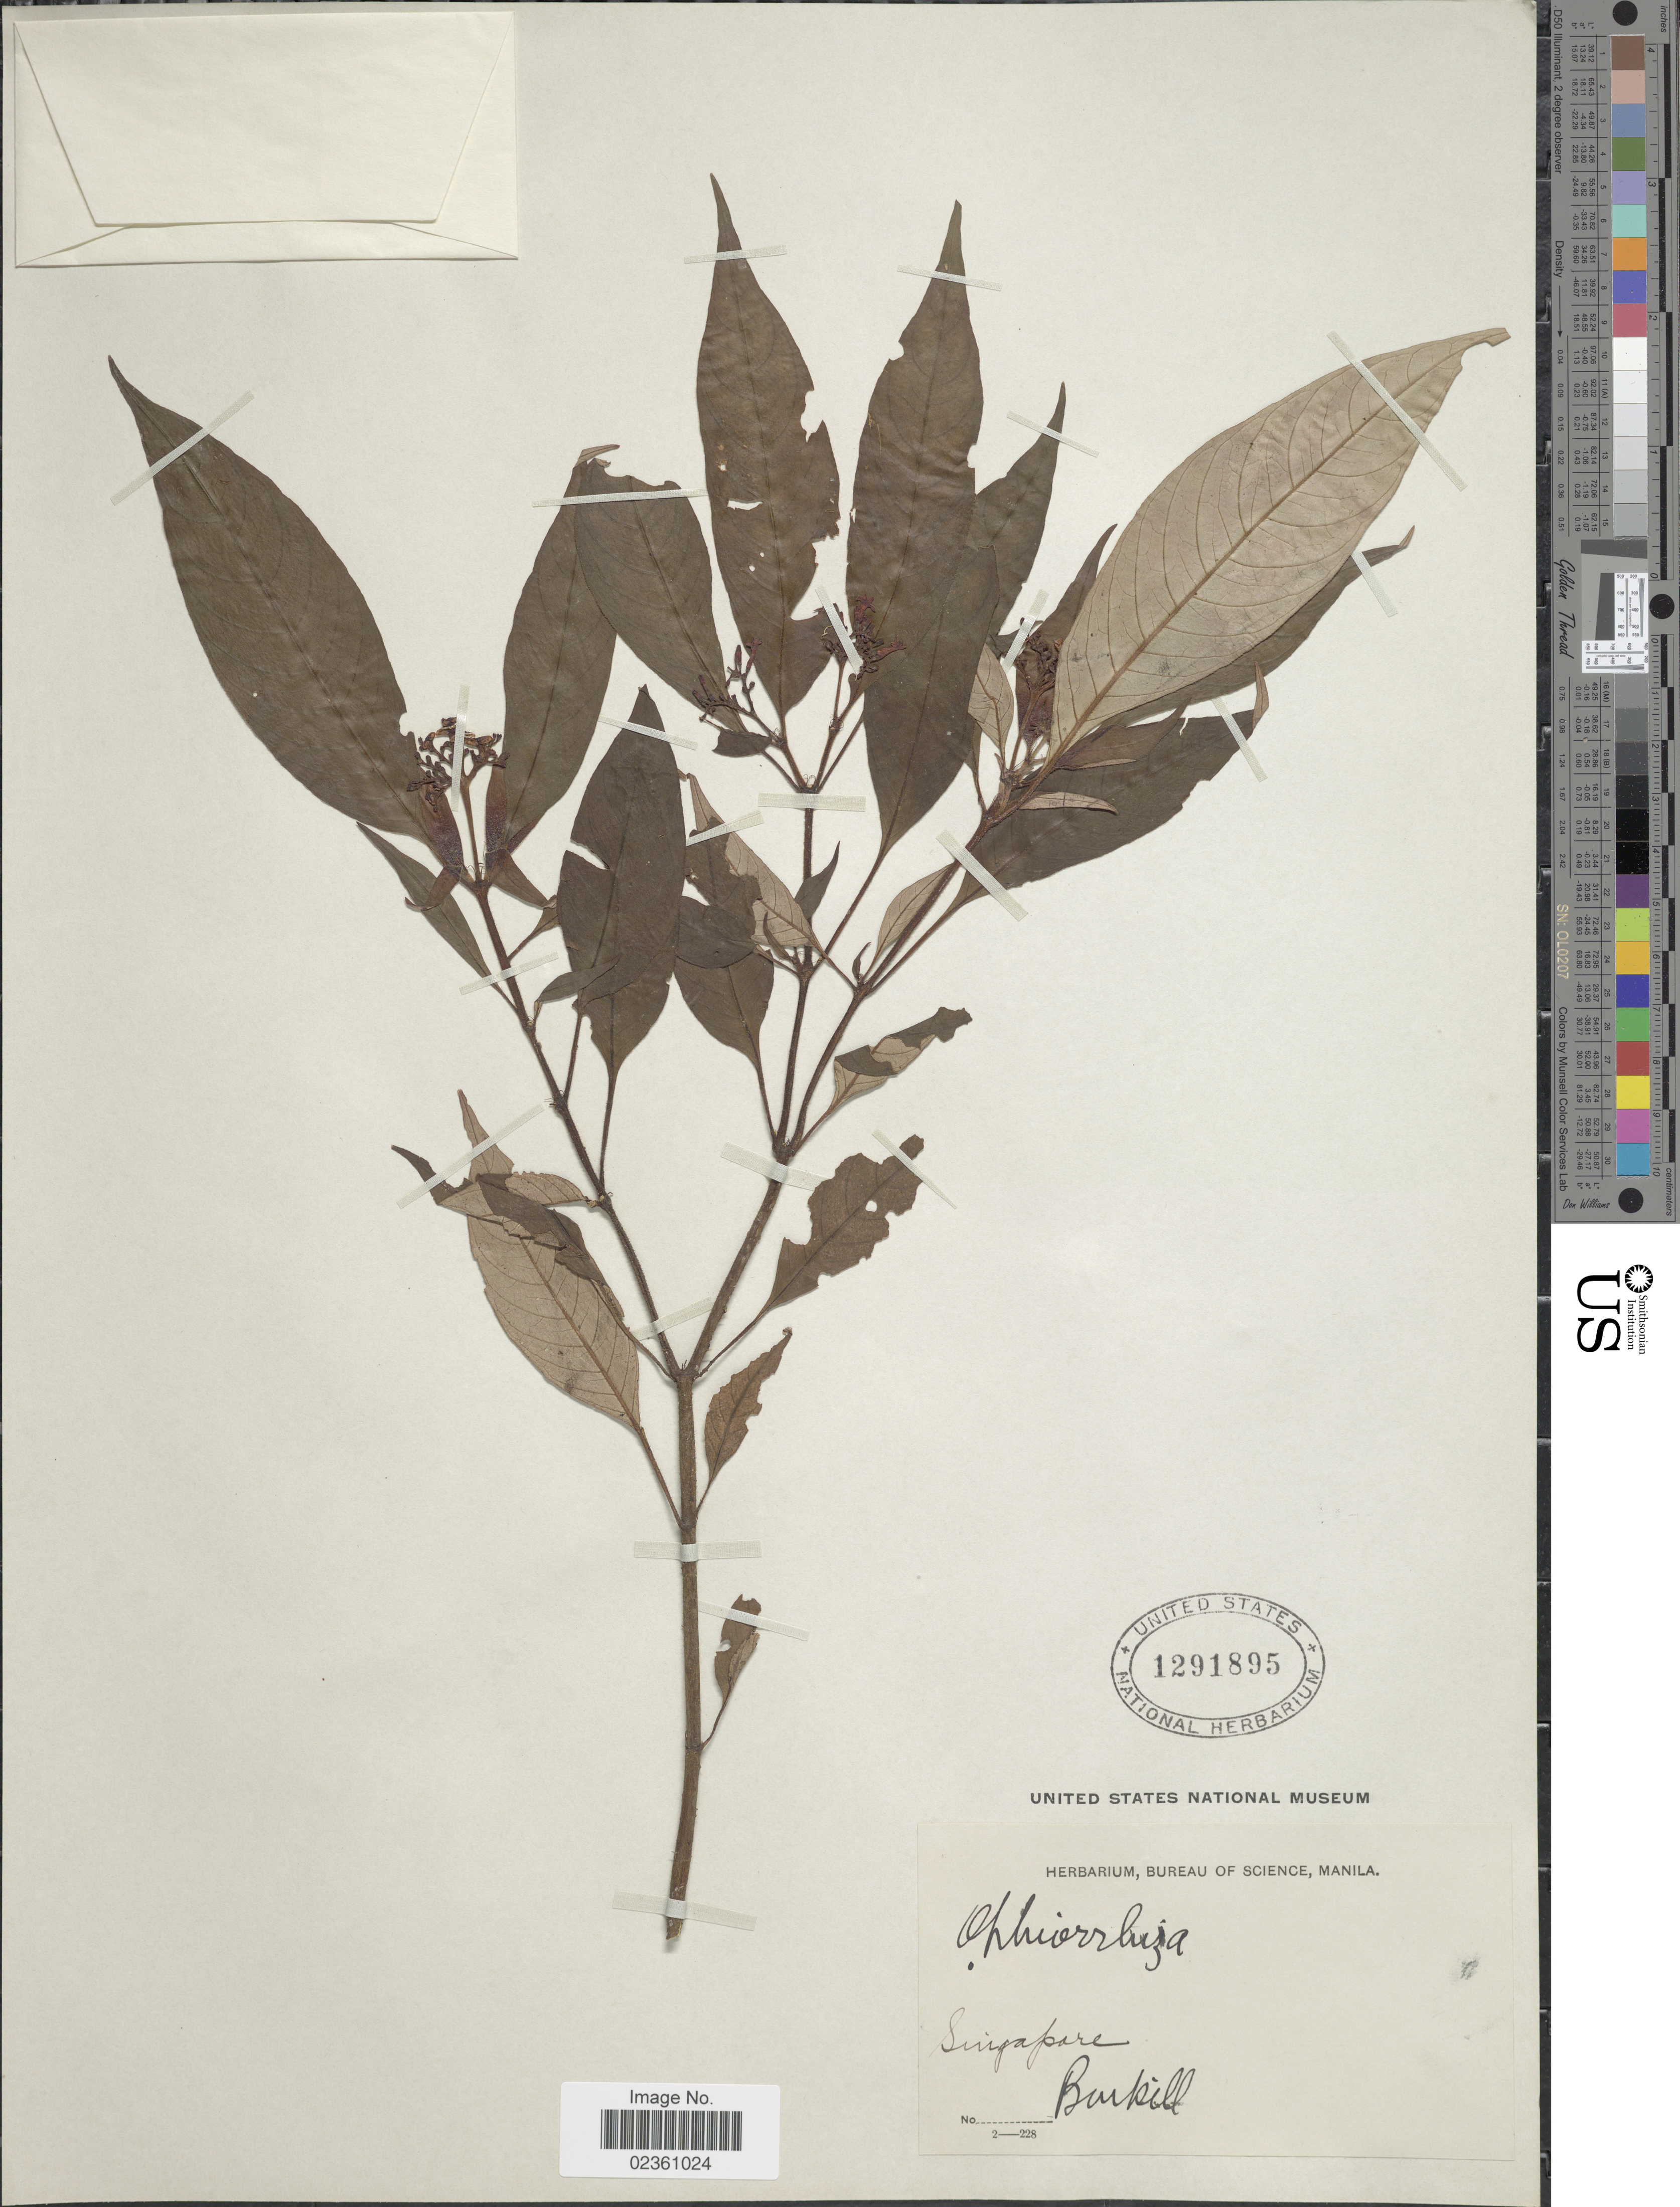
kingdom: Plantae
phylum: Tracheophyta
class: Magnoliopsida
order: Gentianales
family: Rubiaceae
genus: Ophiorrhiza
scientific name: Ophiorrhiza sp.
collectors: Burkill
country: Singapore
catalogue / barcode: US 1291895